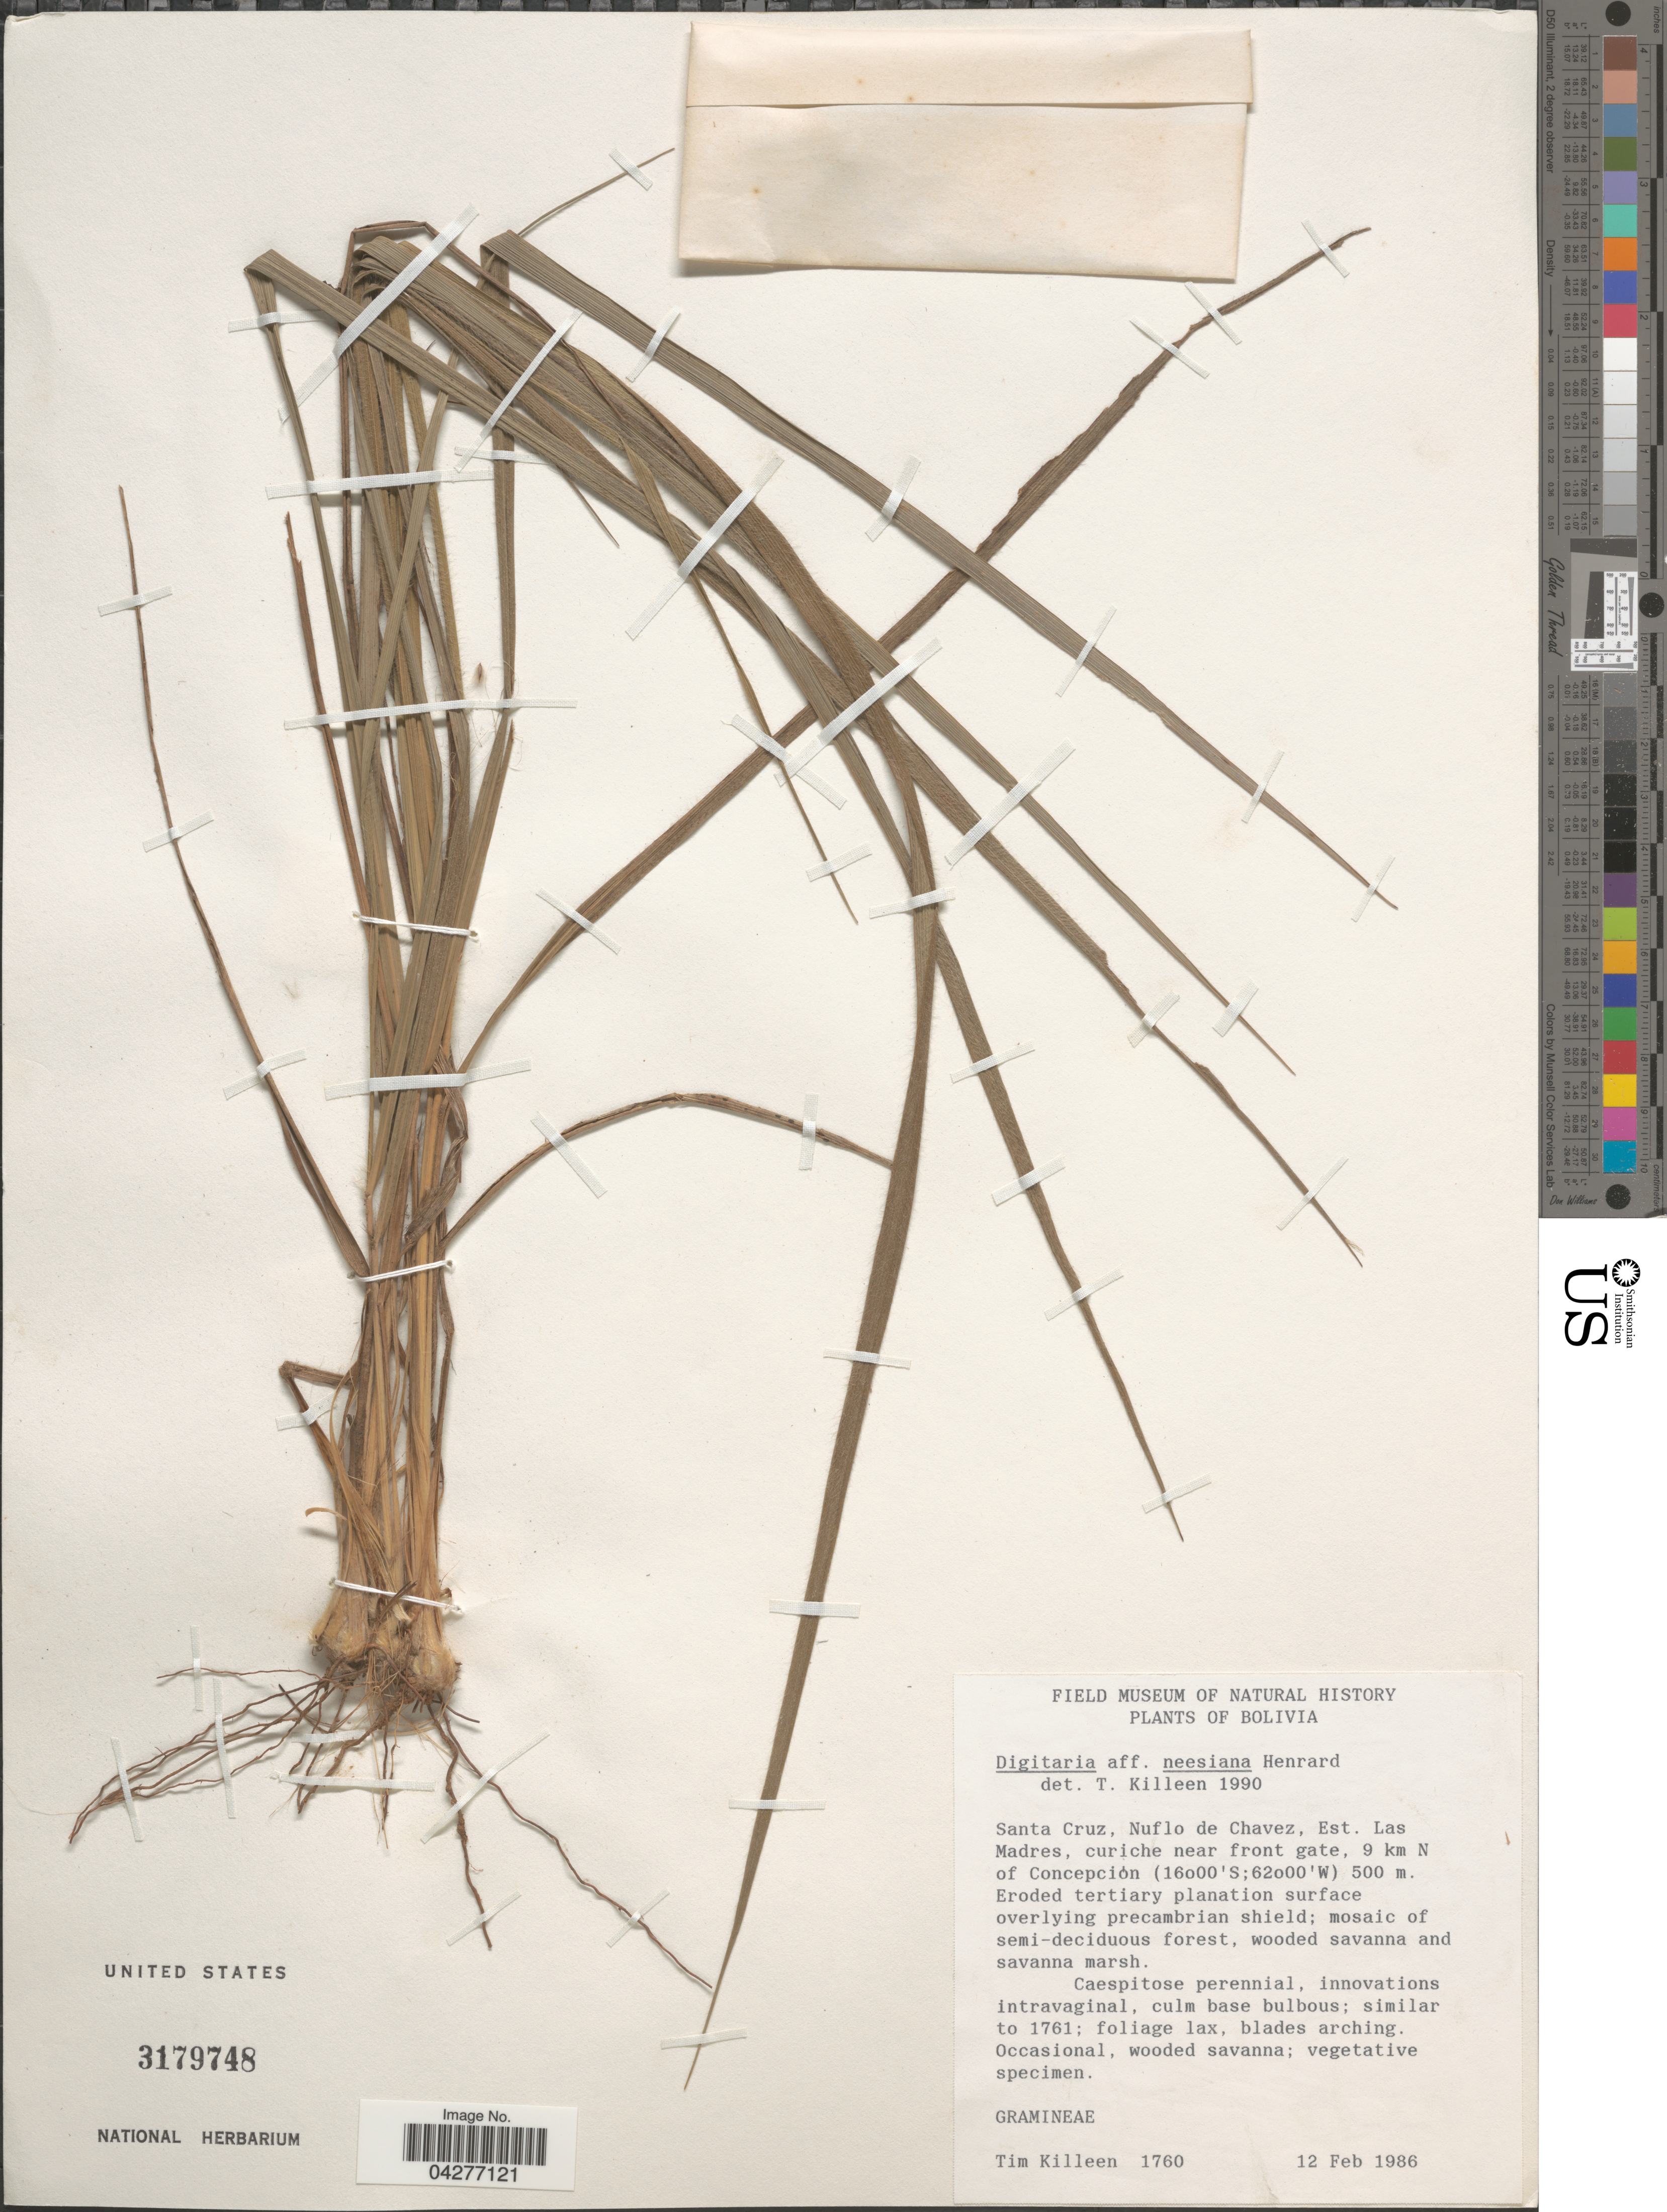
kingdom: Plantae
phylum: Tracheophyta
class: Liliopsida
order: Poales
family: Poaceae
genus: Digitaria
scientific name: Digitaria neesiana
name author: Henr.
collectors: T. J. Killeen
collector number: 1760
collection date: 1986-02-12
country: Bolivia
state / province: Santa Cruz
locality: Nuflo de Chavez, Est. Las Madres, curiche near front gate, 9 km N of Concepción.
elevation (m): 500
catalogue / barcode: US 3179748